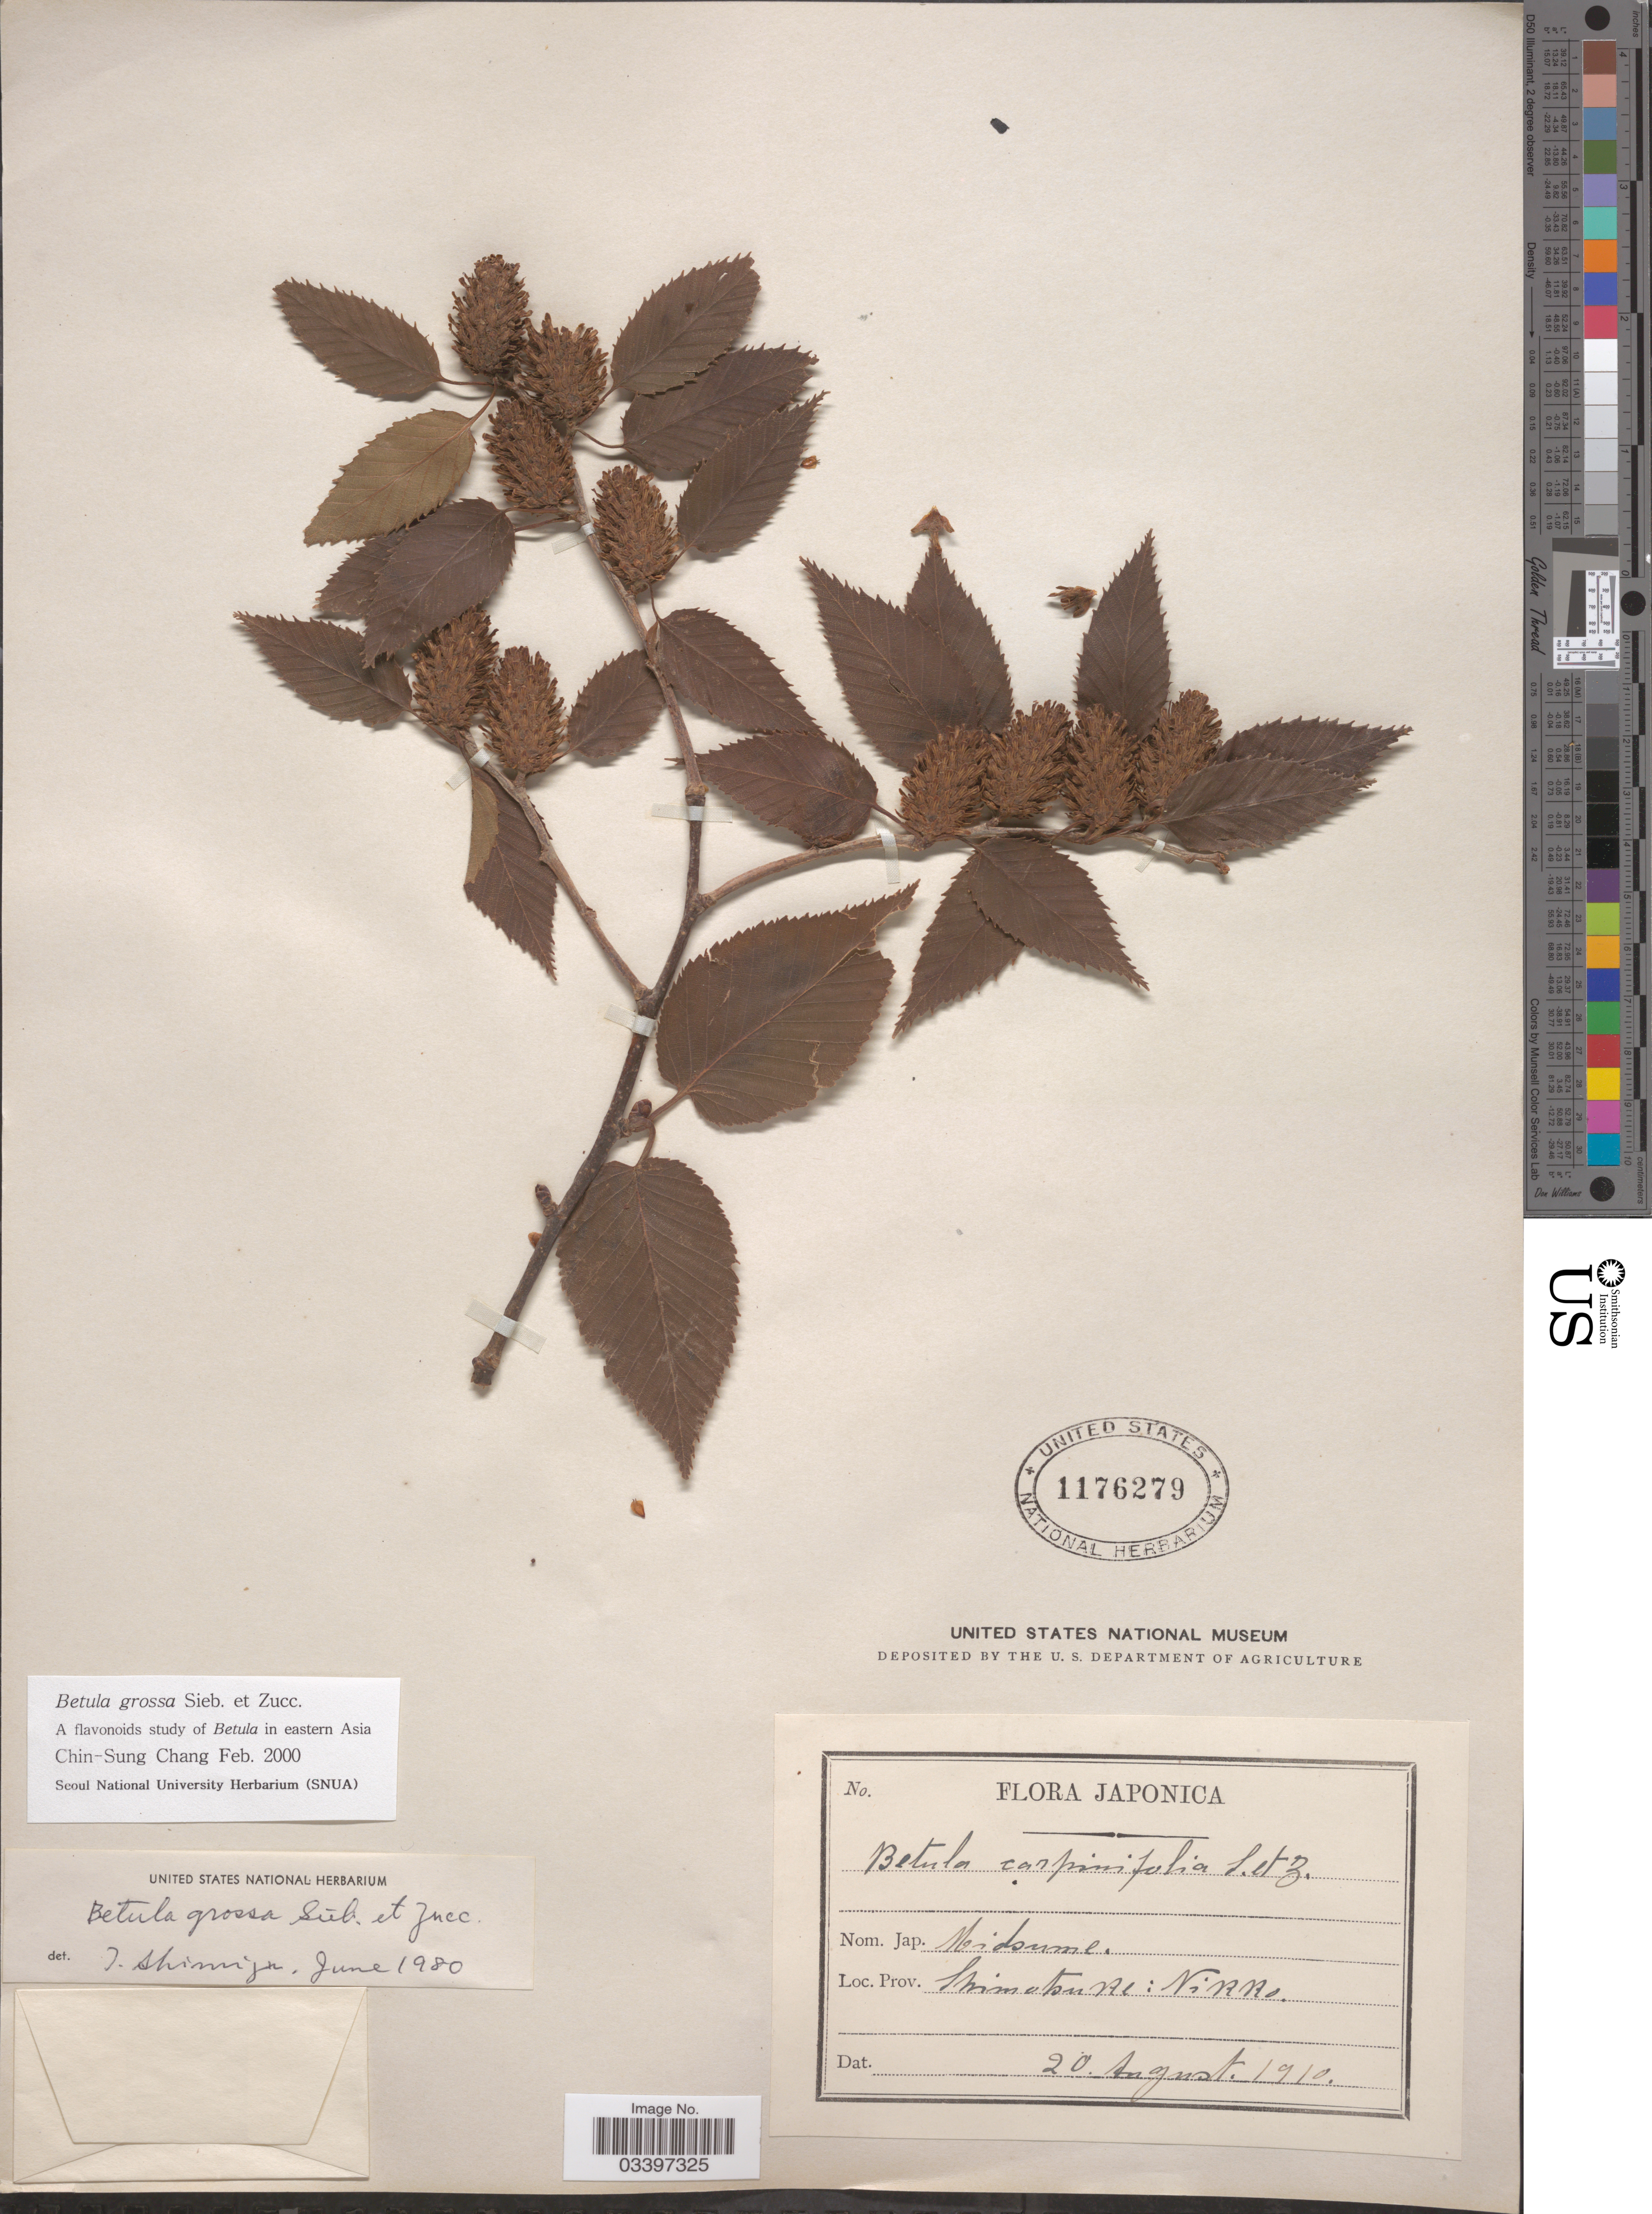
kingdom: Plantae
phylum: Tracheophyta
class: Magnoliopsida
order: Fagales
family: Betulaceae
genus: Betula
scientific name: Betula grossa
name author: Siebold & Zucc.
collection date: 1910-08-20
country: Japan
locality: Prov. Shimotsuke: Nikko.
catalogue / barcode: US 1176279